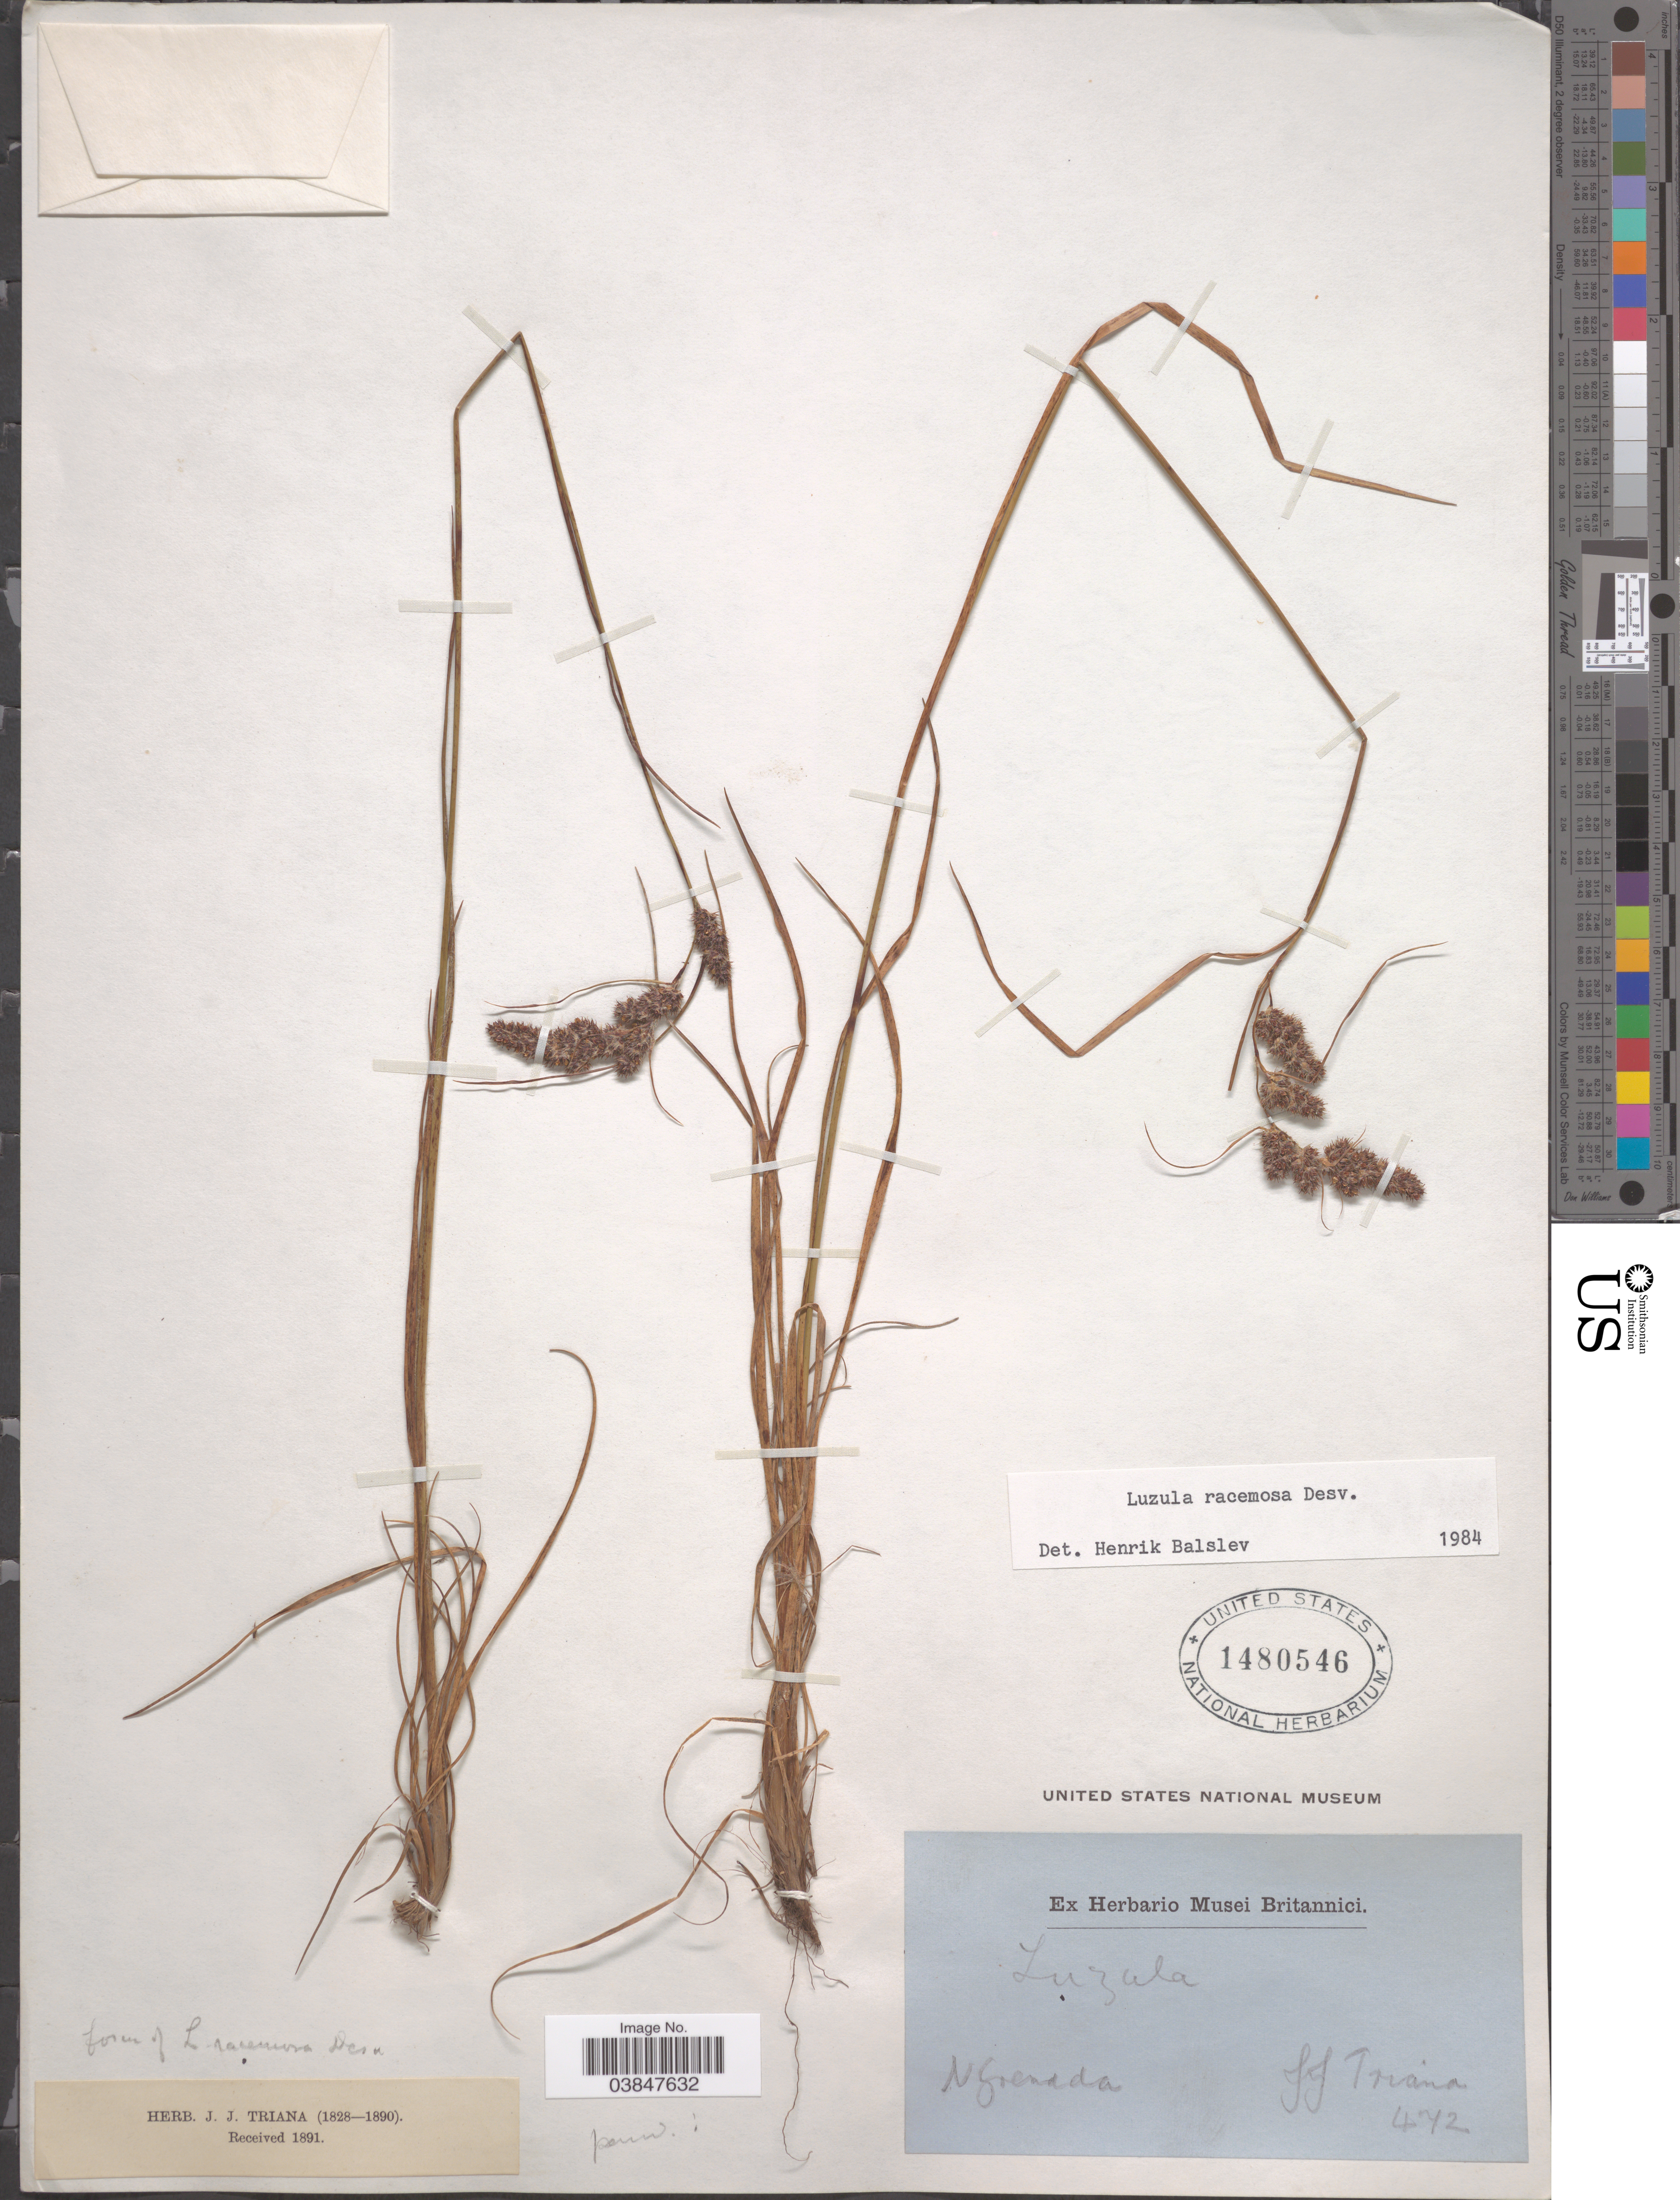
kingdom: Plantae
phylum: Tracheophyta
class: Liliopsida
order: Poales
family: Juncaceae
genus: Luzula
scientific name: Luzula racemosa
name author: Desv.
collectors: J. J. Triana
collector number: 472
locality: N. Grenada.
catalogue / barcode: US 1480546